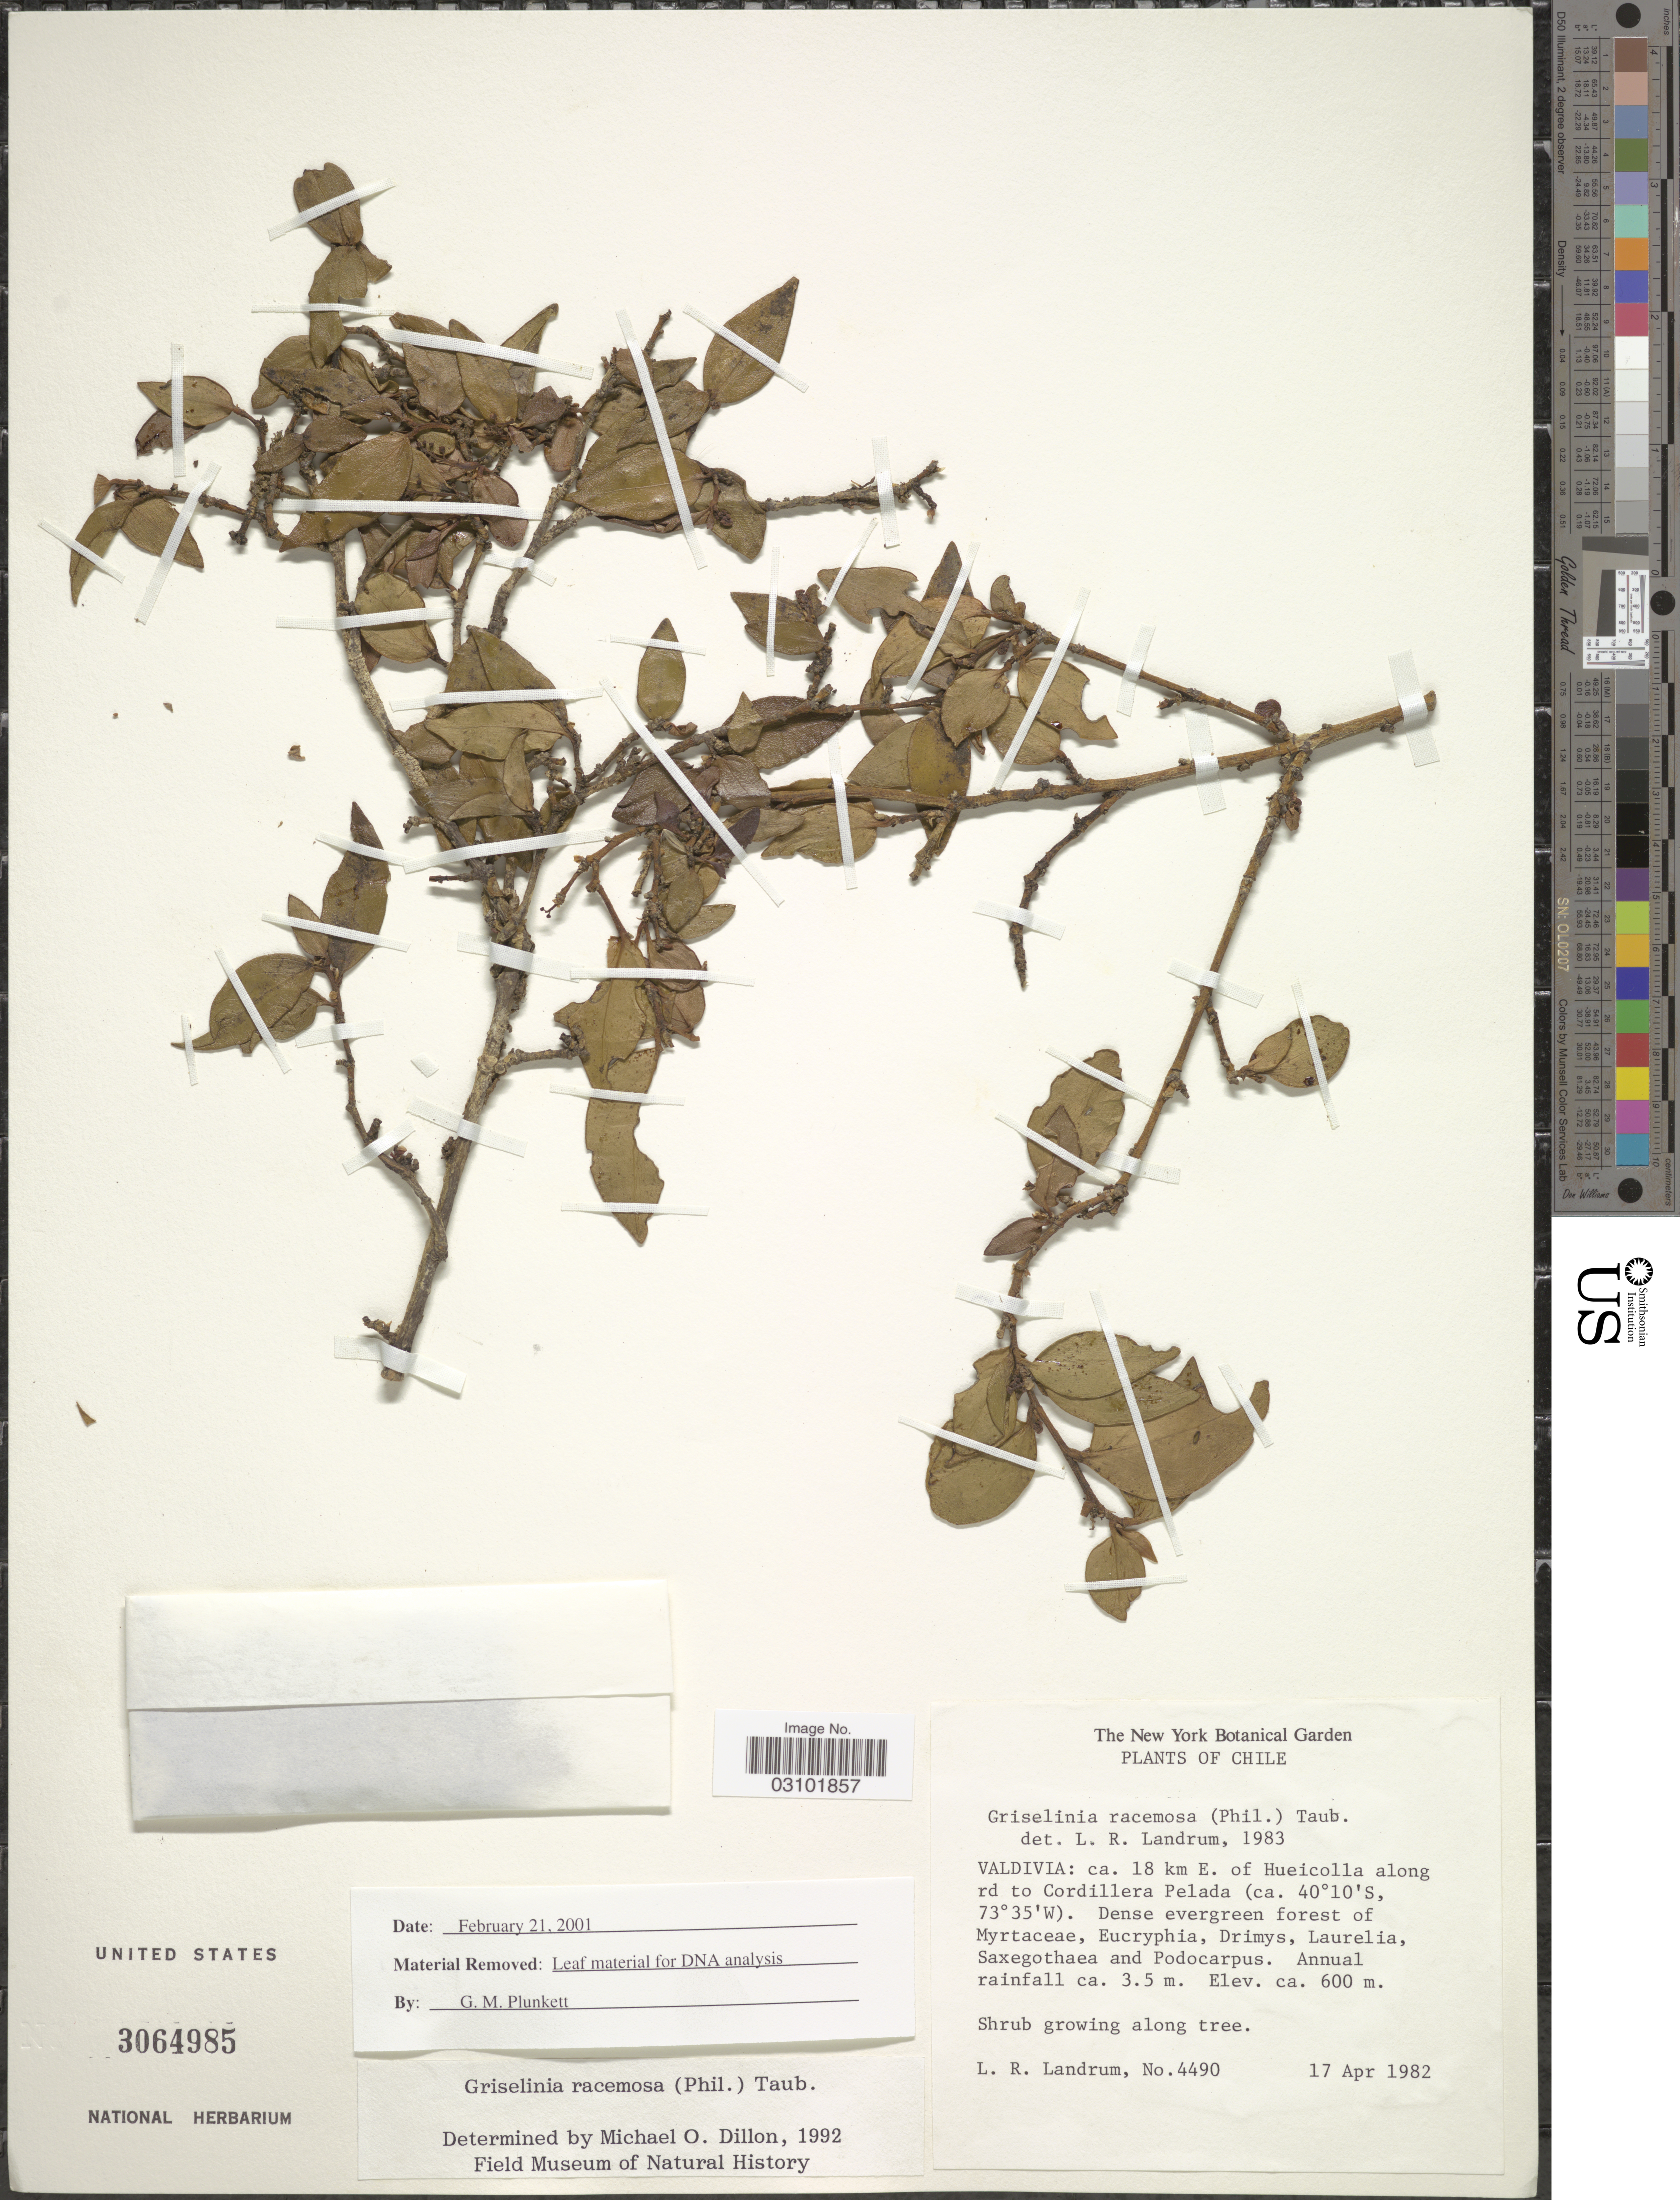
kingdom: Plantae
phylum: Tracheophyta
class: Magnoliopsida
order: Apiales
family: Griseliniaceae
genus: Griselinia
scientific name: Griselinia racemosa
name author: (Phil.) Taub.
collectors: L. R. Landrum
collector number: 4490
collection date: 1982-04-17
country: Chile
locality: Valdivia: ca. 18 km. E. of Hueicolla along rd to Cordillera Pelada.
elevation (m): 600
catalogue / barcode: US 3064985